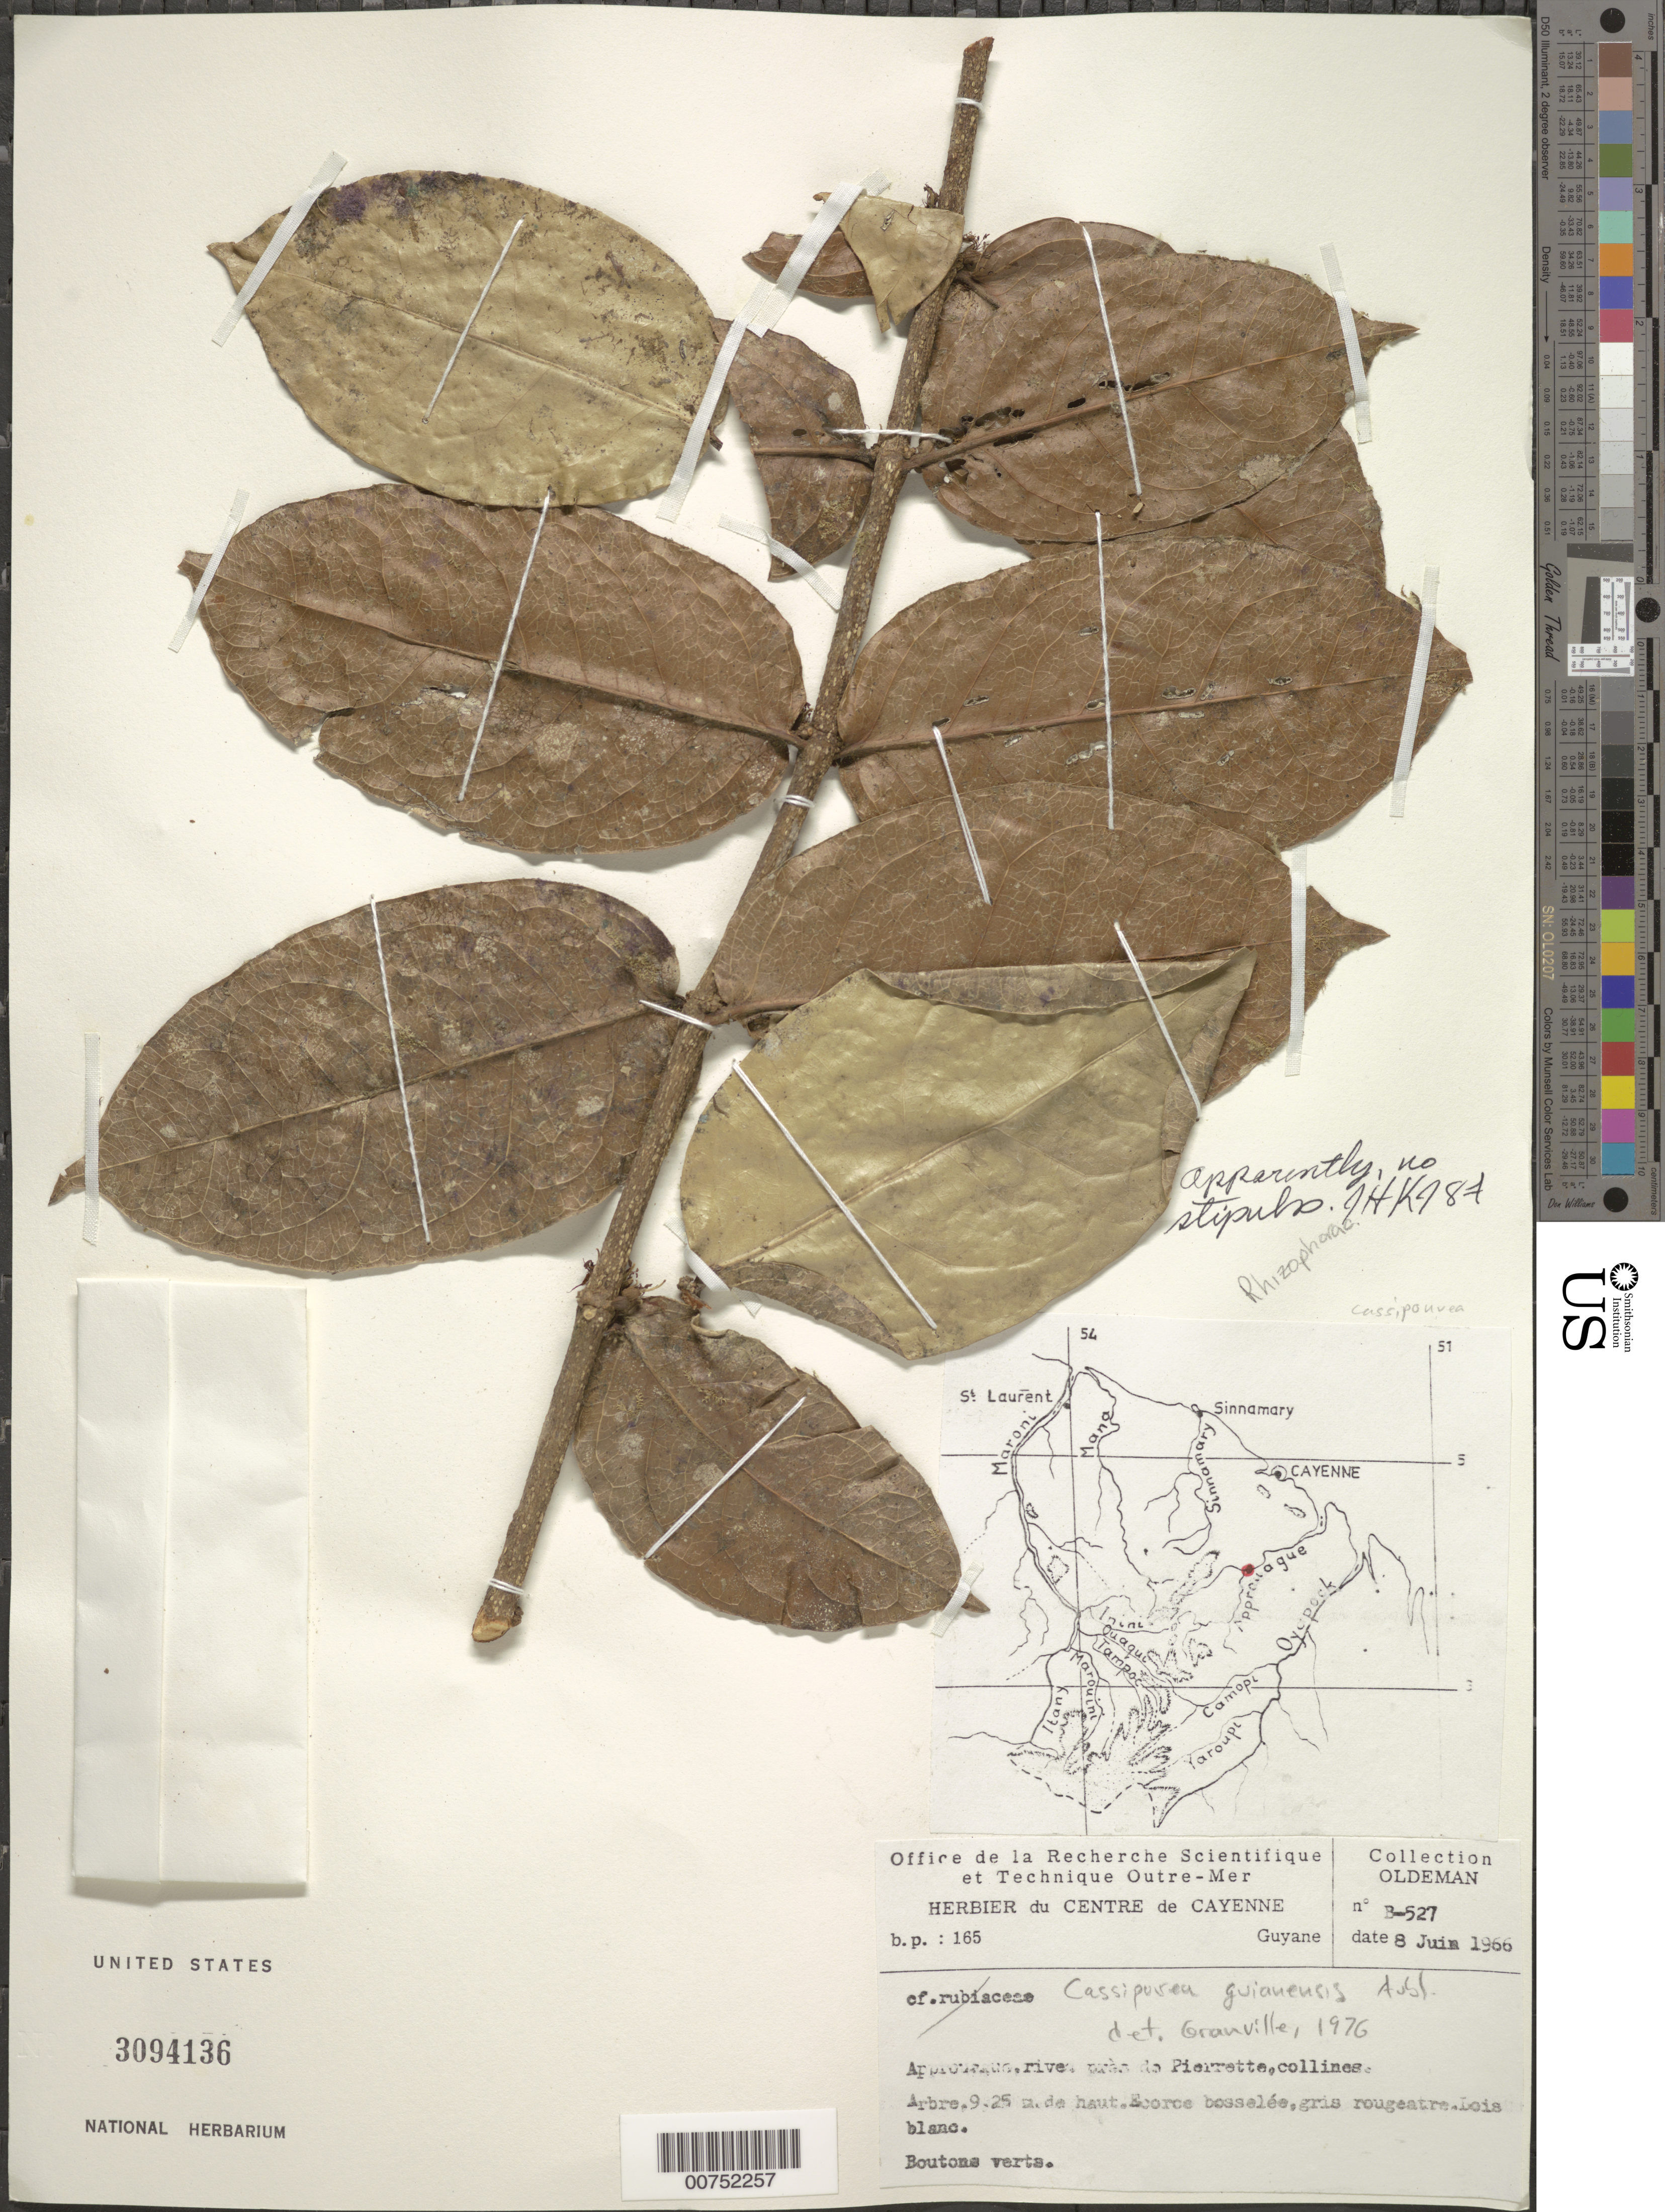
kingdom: Plantae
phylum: Tracheophyta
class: Magnoliopsida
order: Malpighiales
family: Rhizophoraceae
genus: Cassipourea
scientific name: Cassipourea guianensis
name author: Aubl.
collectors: -- Oldeman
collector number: B-527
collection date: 1966-06-08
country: French Guiana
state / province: Cayenne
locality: Appro [illegible text] rives près de Pierrette, collines.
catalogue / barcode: US 3094136